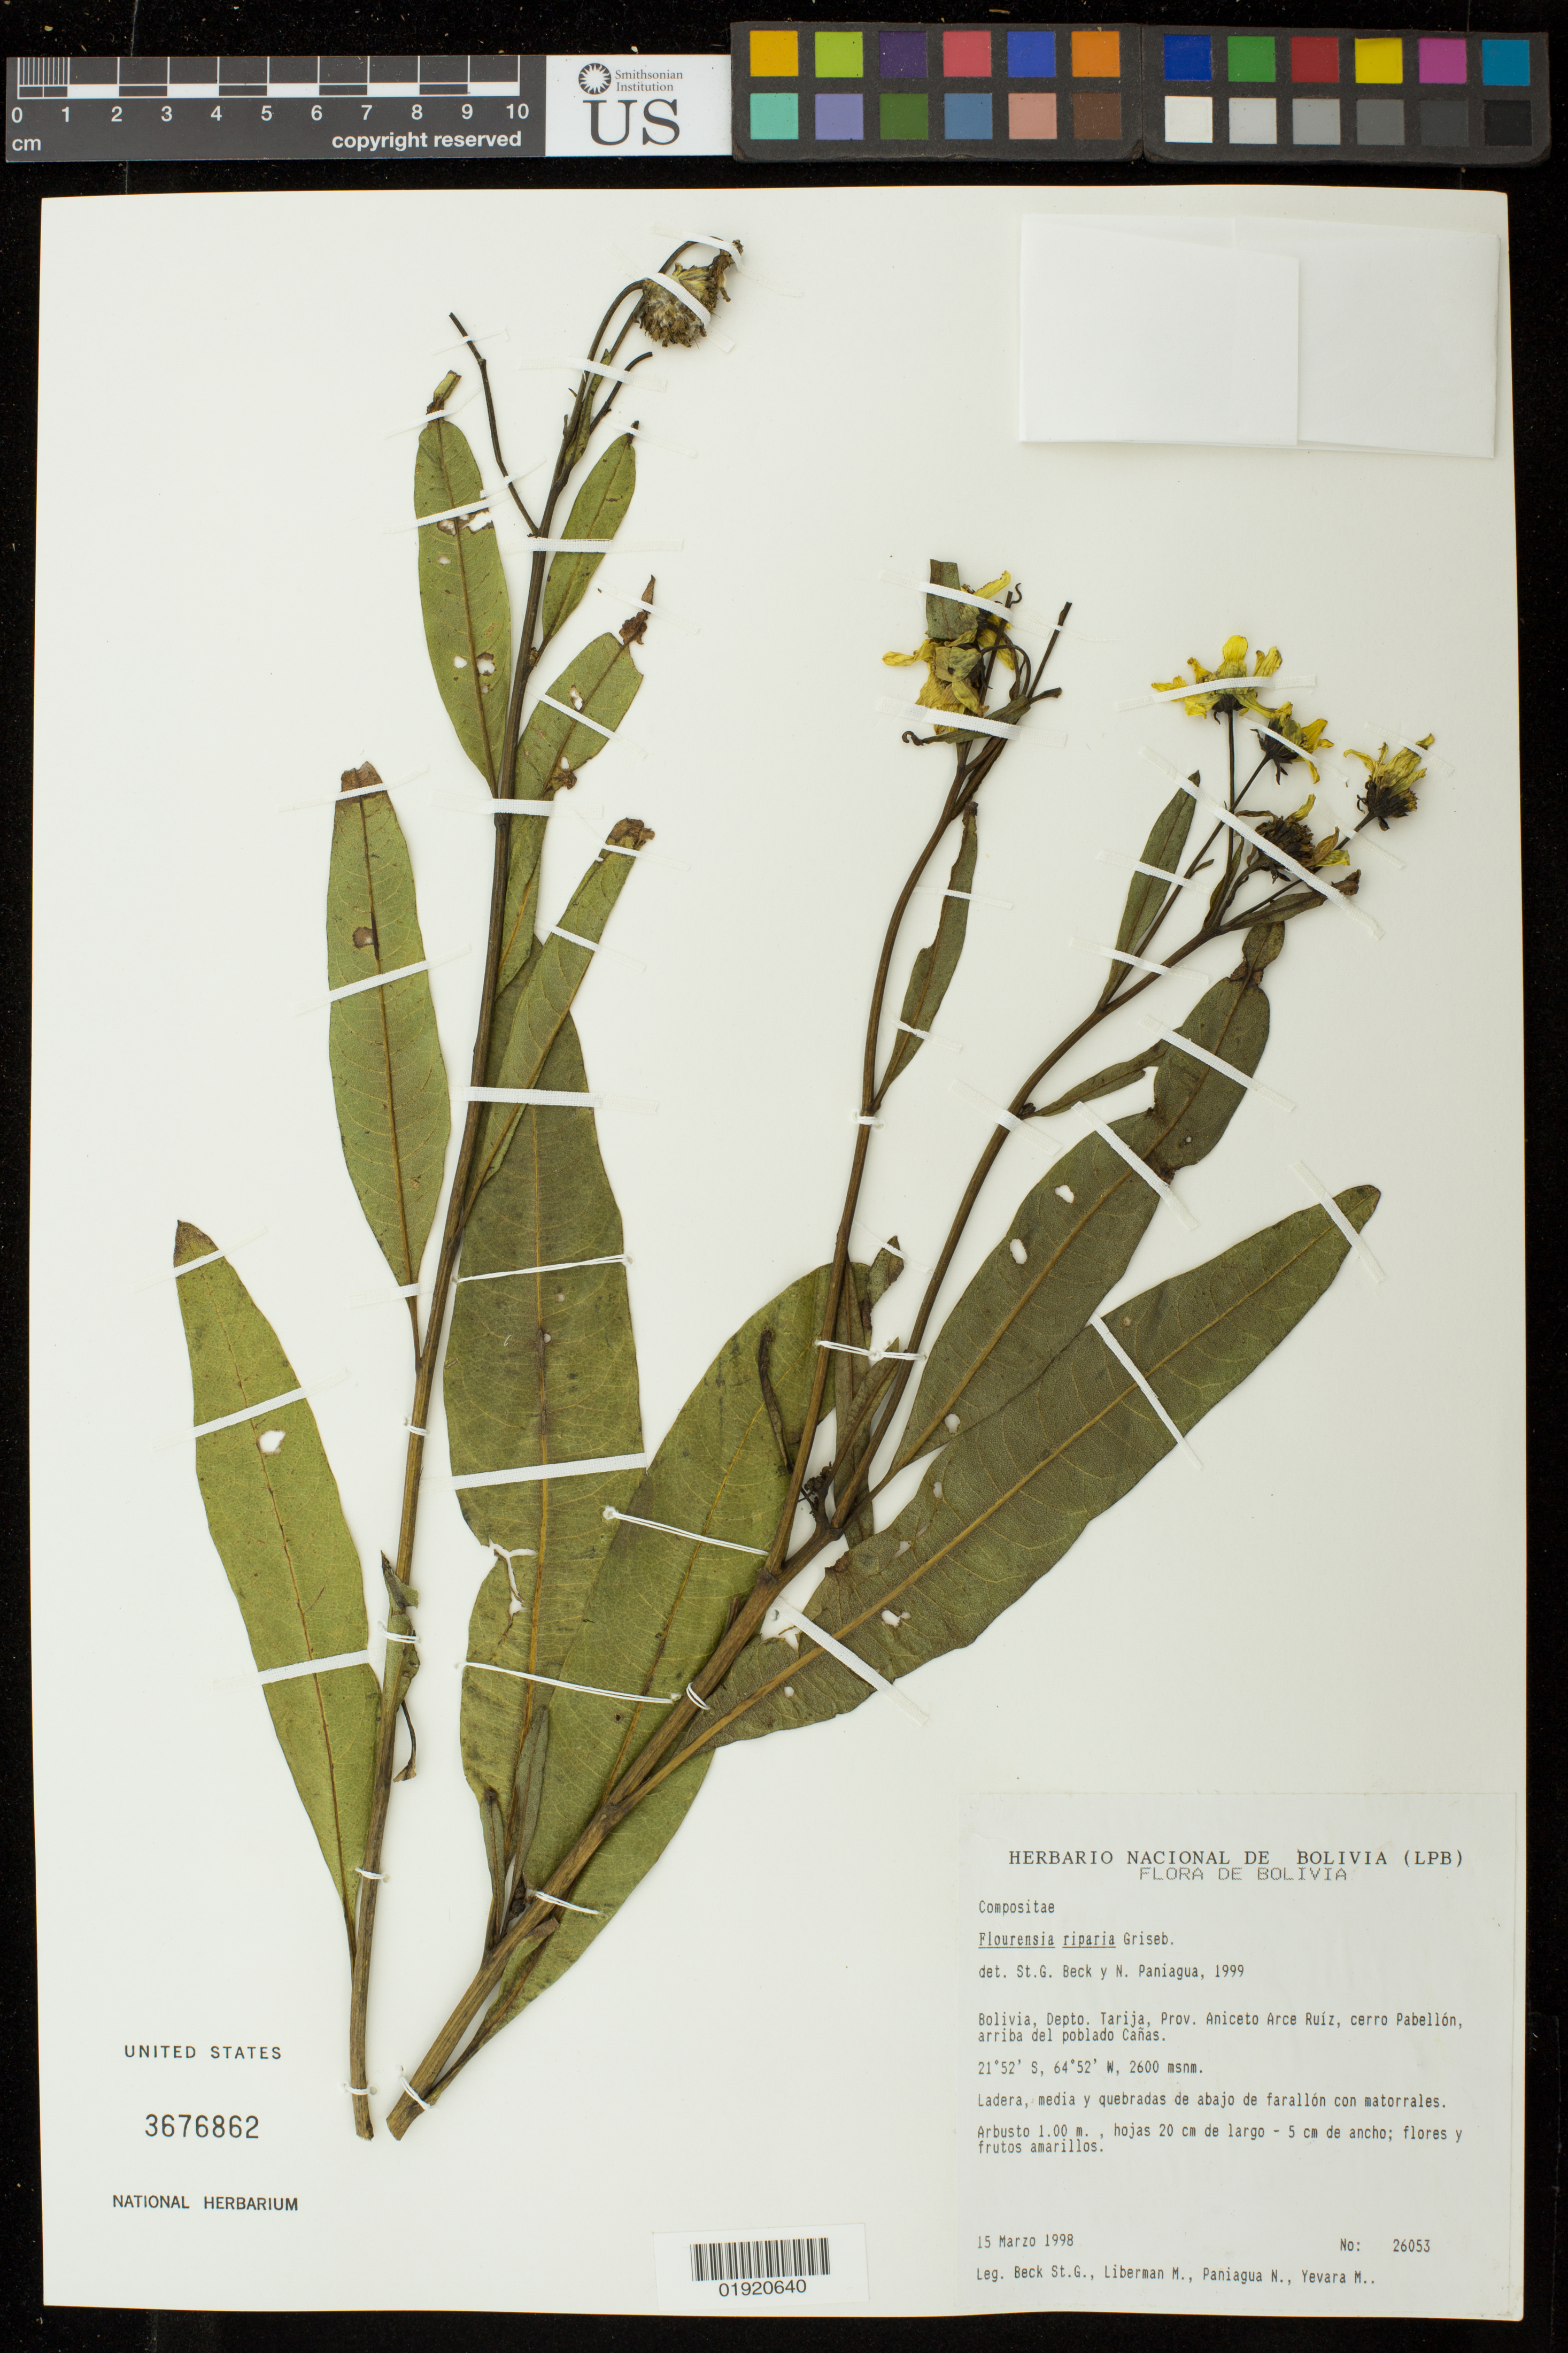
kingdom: Plantae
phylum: Tracheophyta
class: Magnoliopsida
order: Asterales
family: Asteraceae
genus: Flourensia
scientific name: Flourensia riparia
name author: Griseb.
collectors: S. Beck, M. Liberman, N. Paniagua & M. Yevara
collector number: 26053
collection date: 1998-03-15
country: Bolivia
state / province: Tarija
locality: Bolivia, Depto. Tarija, Prov. Ancieto Arce Ruiz, cerro Pabellon, arriba del poblado Canas.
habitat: Ladera, media y quebradas de abajo de farallon con matorrales.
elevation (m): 2600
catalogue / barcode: US 3676862